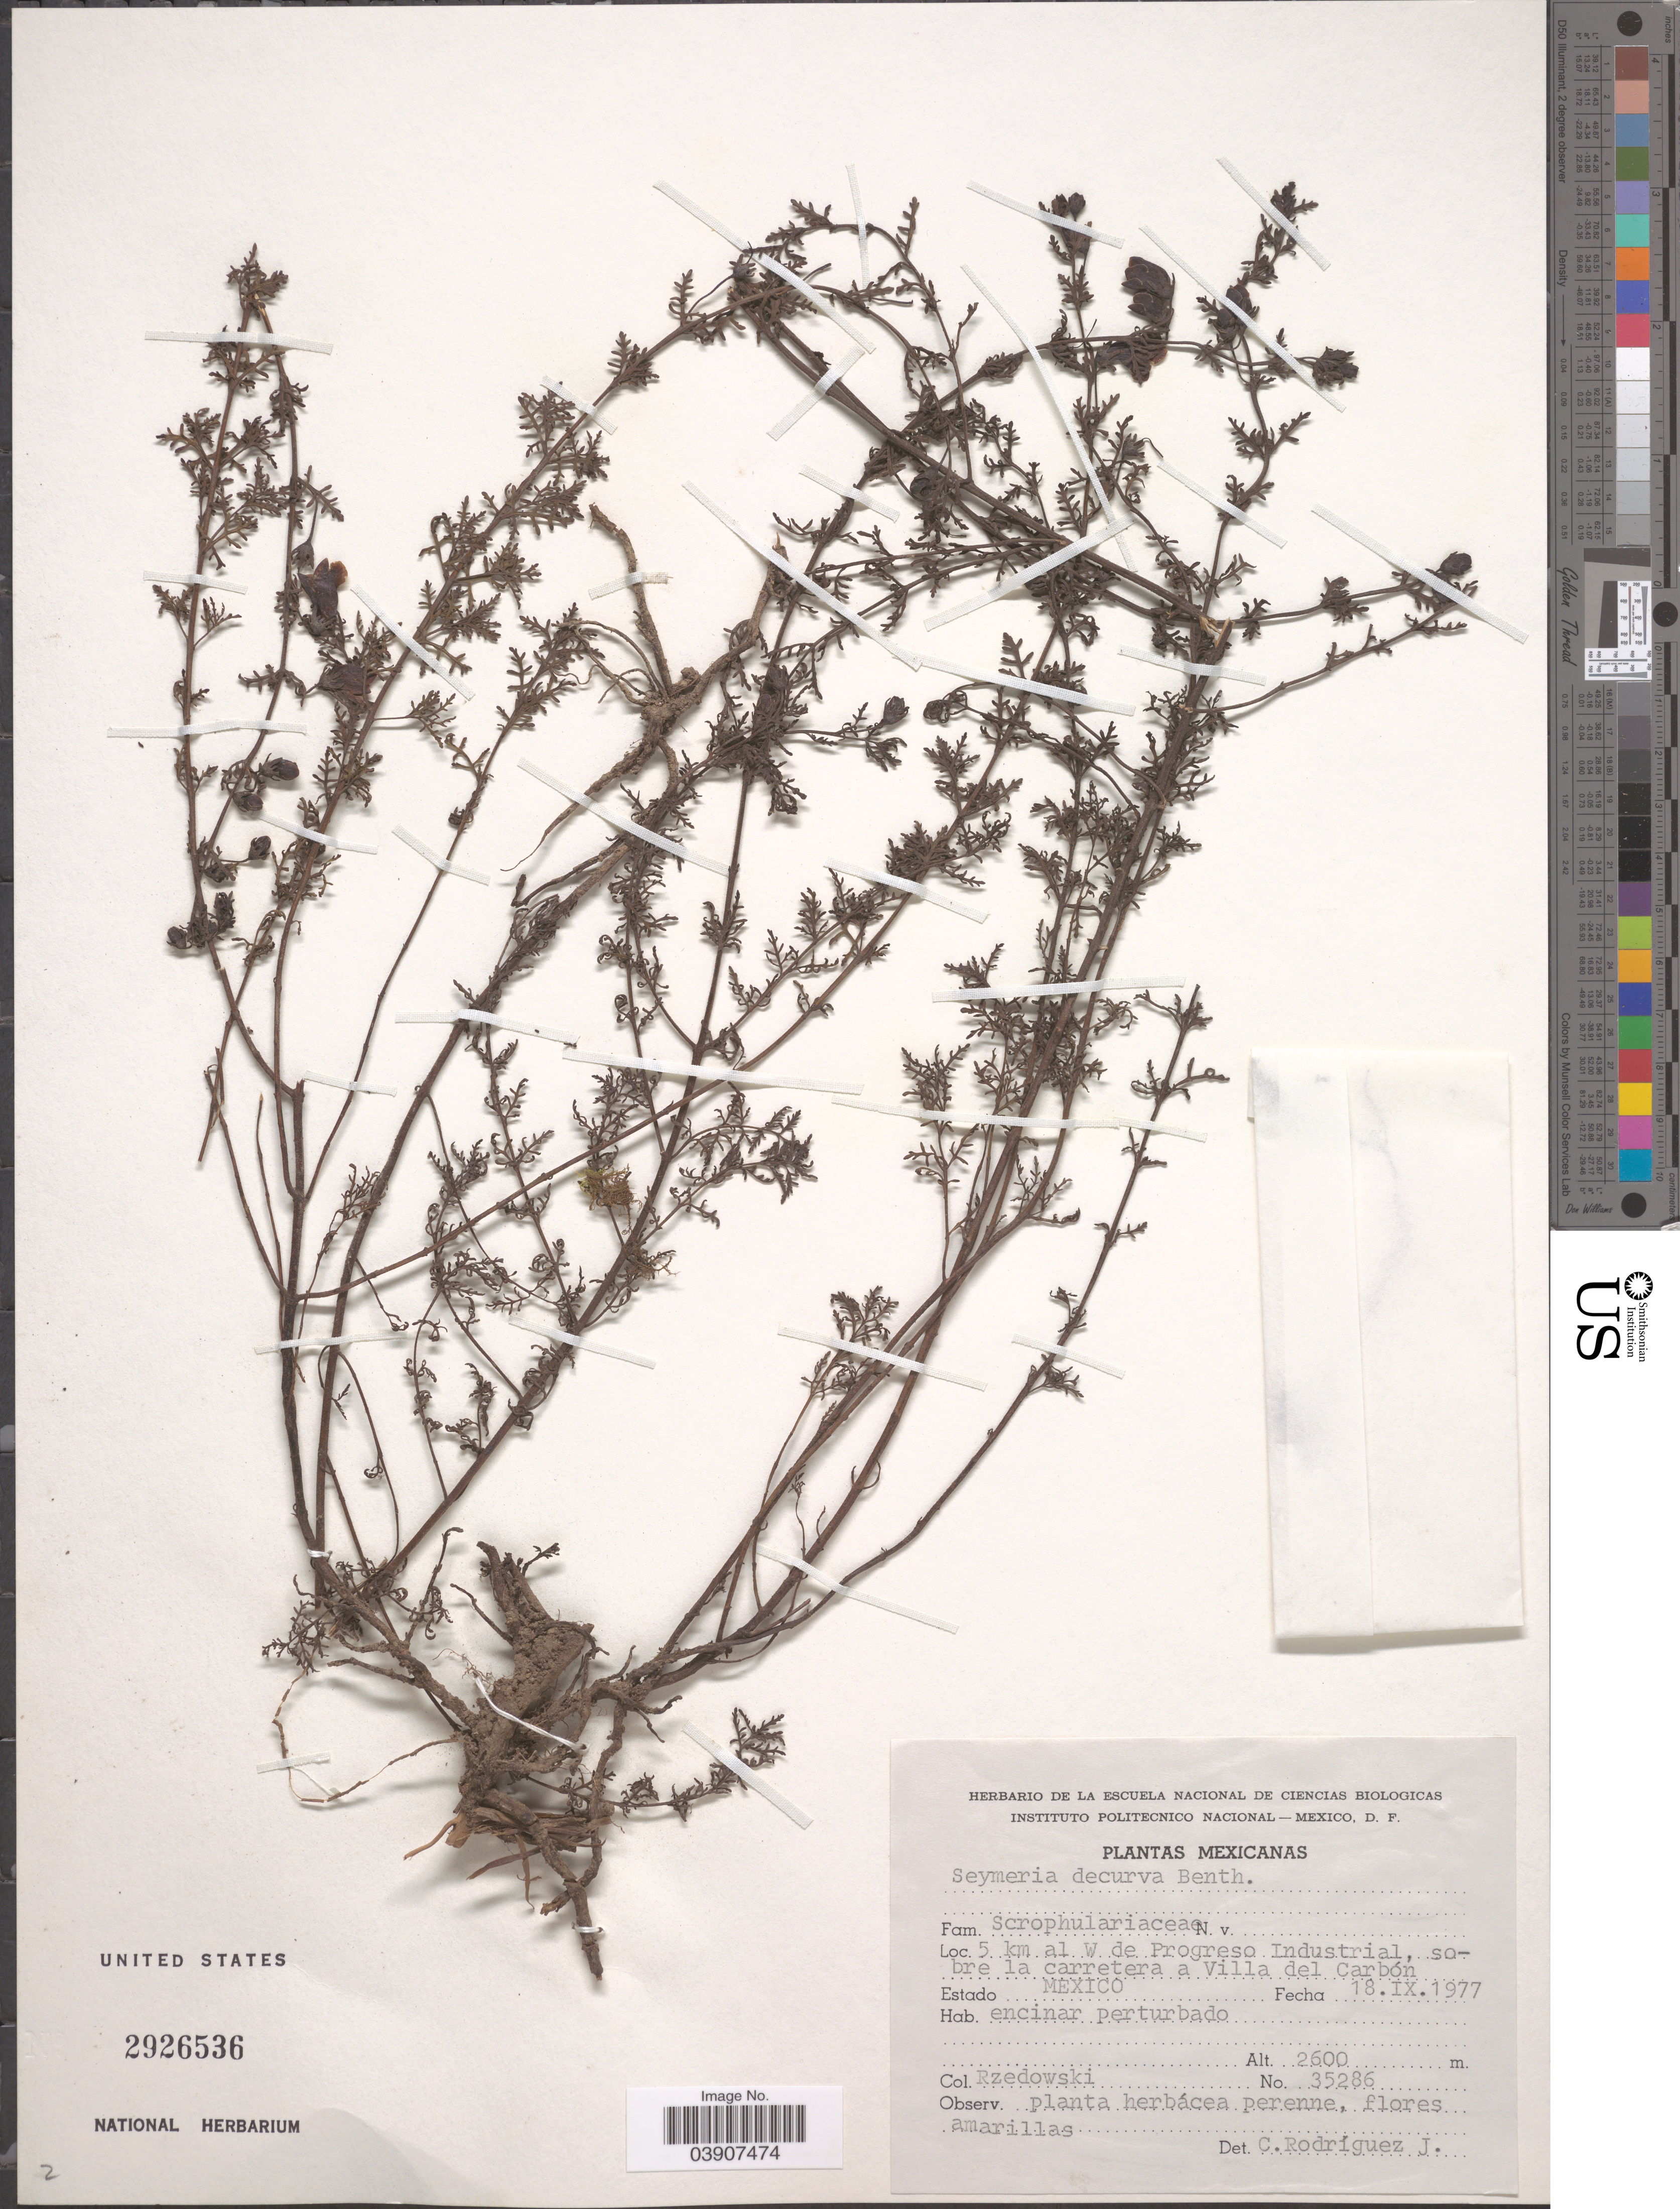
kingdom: Plantae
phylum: Tracheophyta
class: Magnoliopsida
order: Lamiales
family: Orobanchaceae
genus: Seymeria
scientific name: Seymeria decurva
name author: Benth.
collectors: Rzedowski, --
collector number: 35286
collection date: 1977-09-18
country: Mexico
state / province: México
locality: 5 km al W de Progreso Industrial, sobre la carretera a Villa del Carbón.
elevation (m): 2600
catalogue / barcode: US 2926536